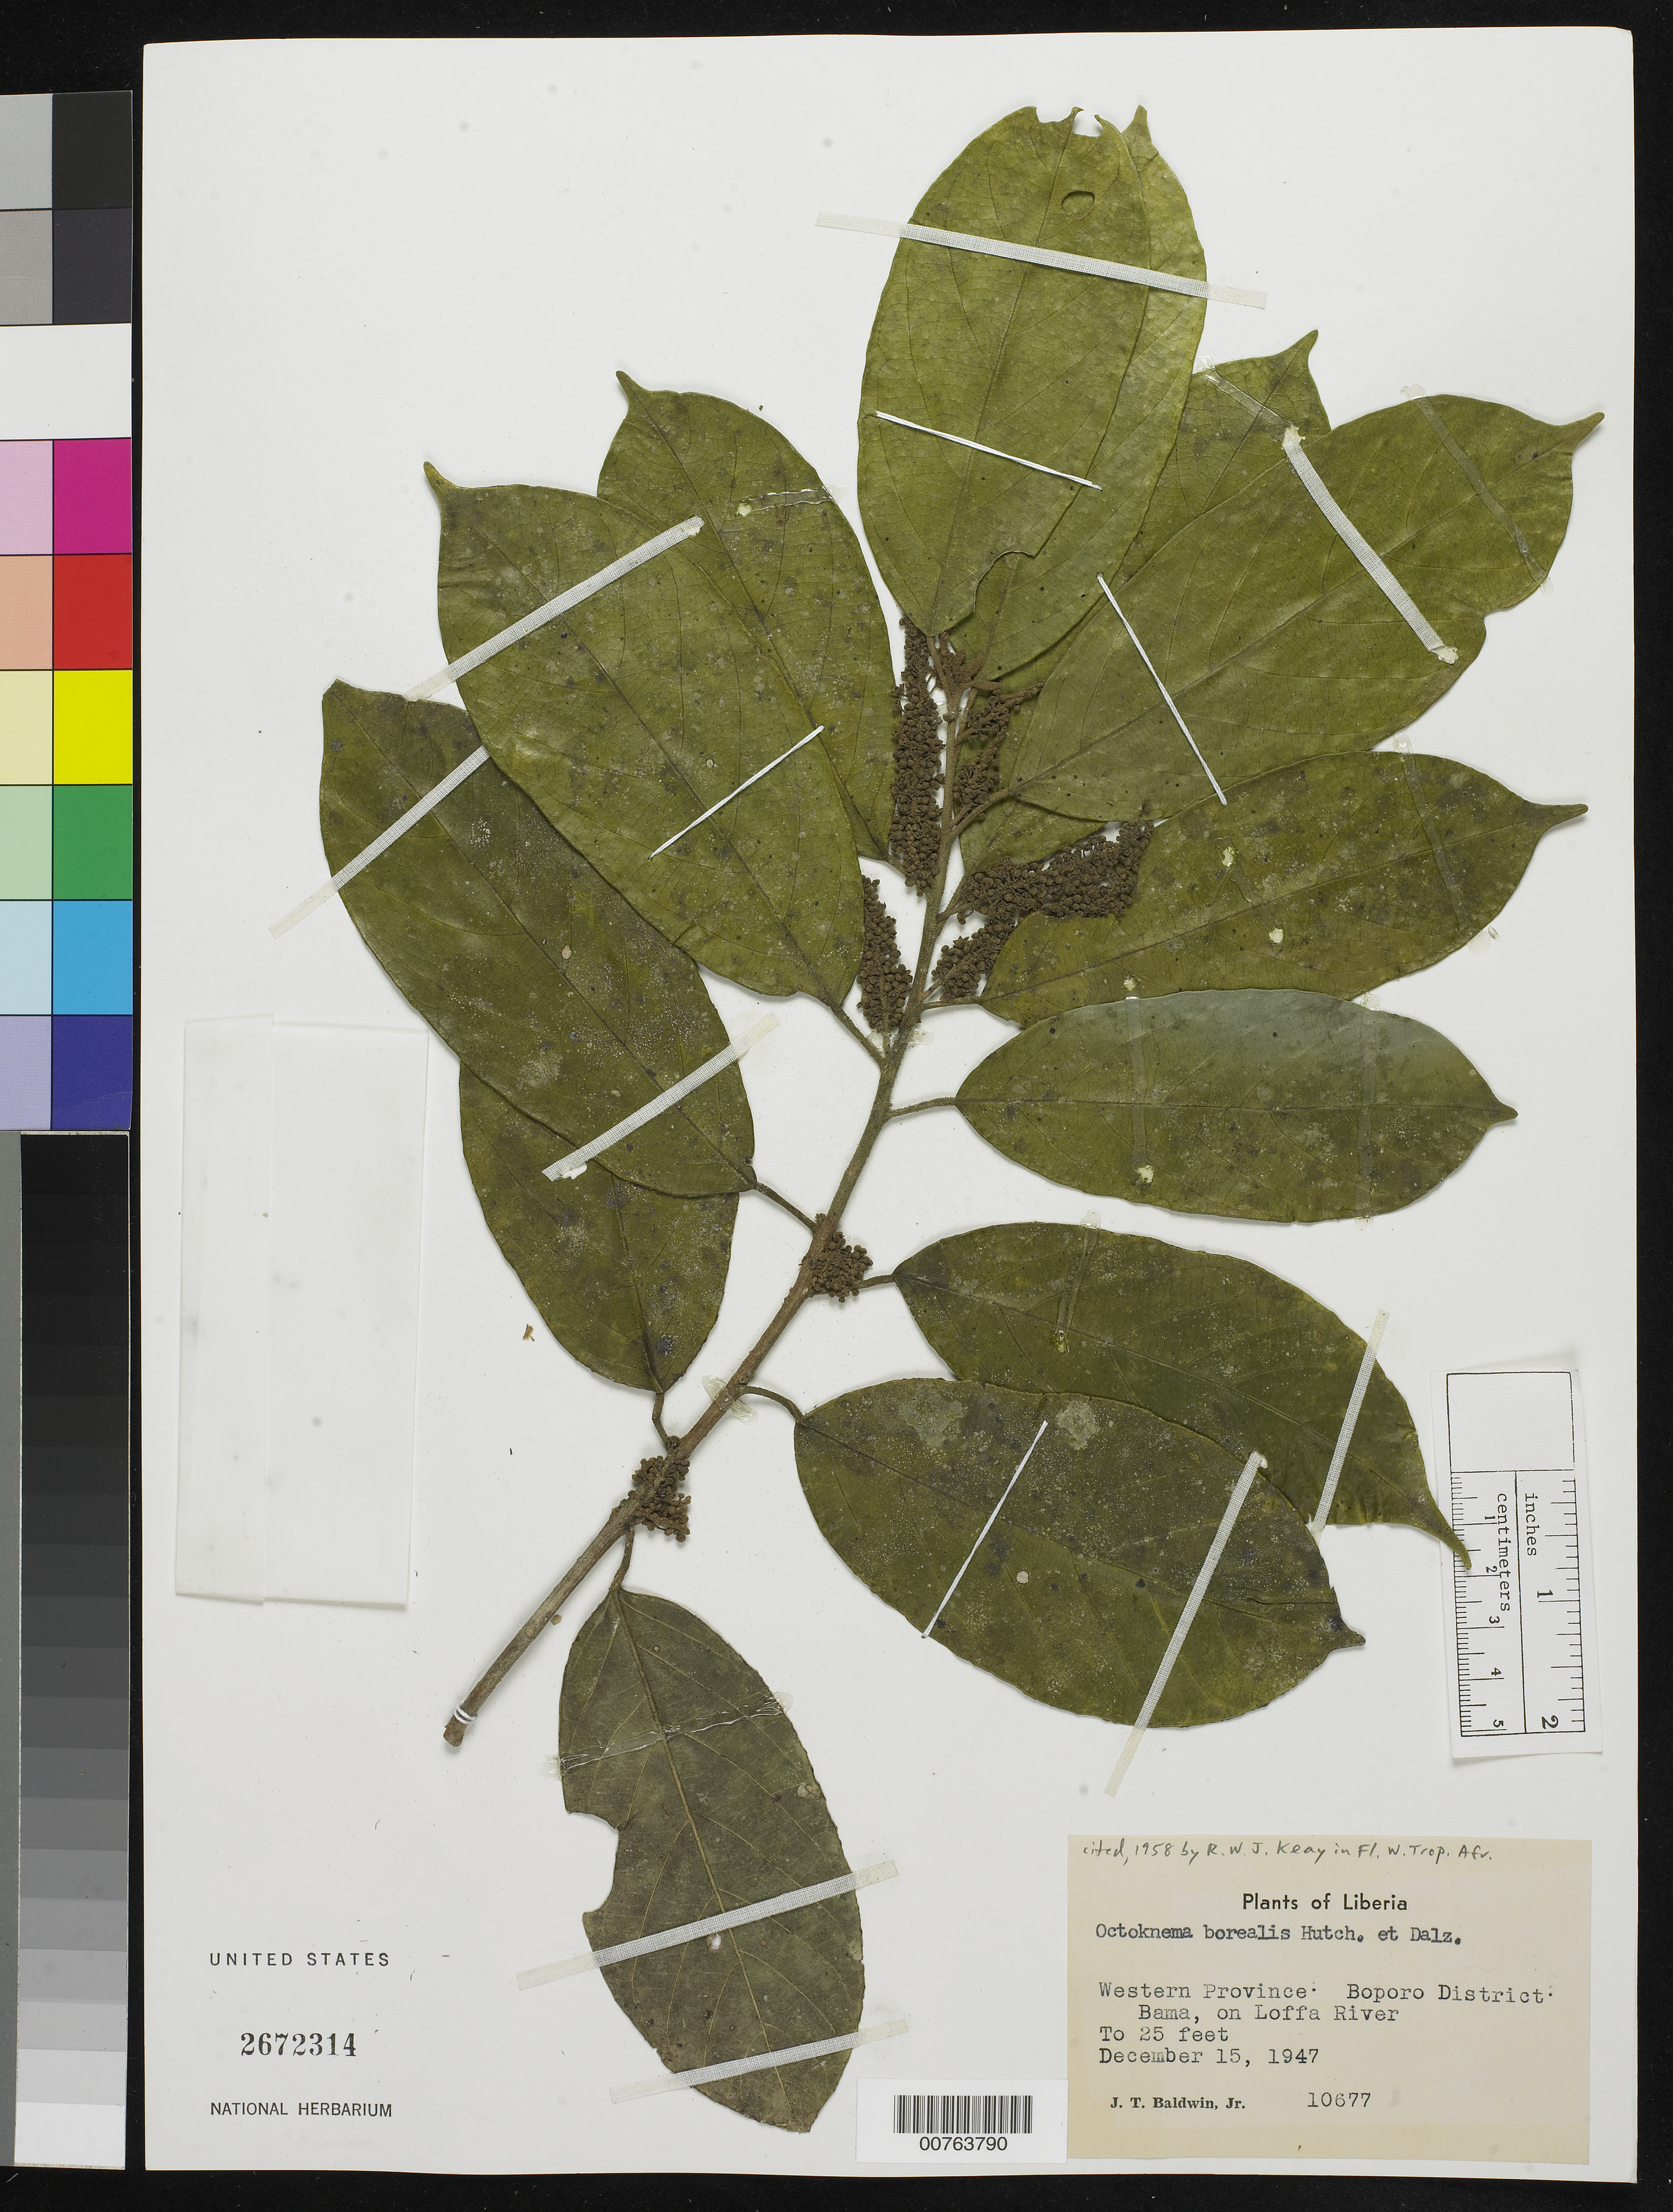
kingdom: Plantae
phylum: Tracheophyta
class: Magnoliopsida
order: Santalales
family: Octoknemaceae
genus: Octoknema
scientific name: Octoknema borealis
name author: Hutch. & Dalziel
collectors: J. T. Baldwin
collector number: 10677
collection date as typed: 15 Dec 1947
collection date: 1947-12-15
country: Liberia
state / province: Gbarpolu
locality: Western Province: Boporo District, Bama, on Loffa River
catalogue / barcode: US 2672314